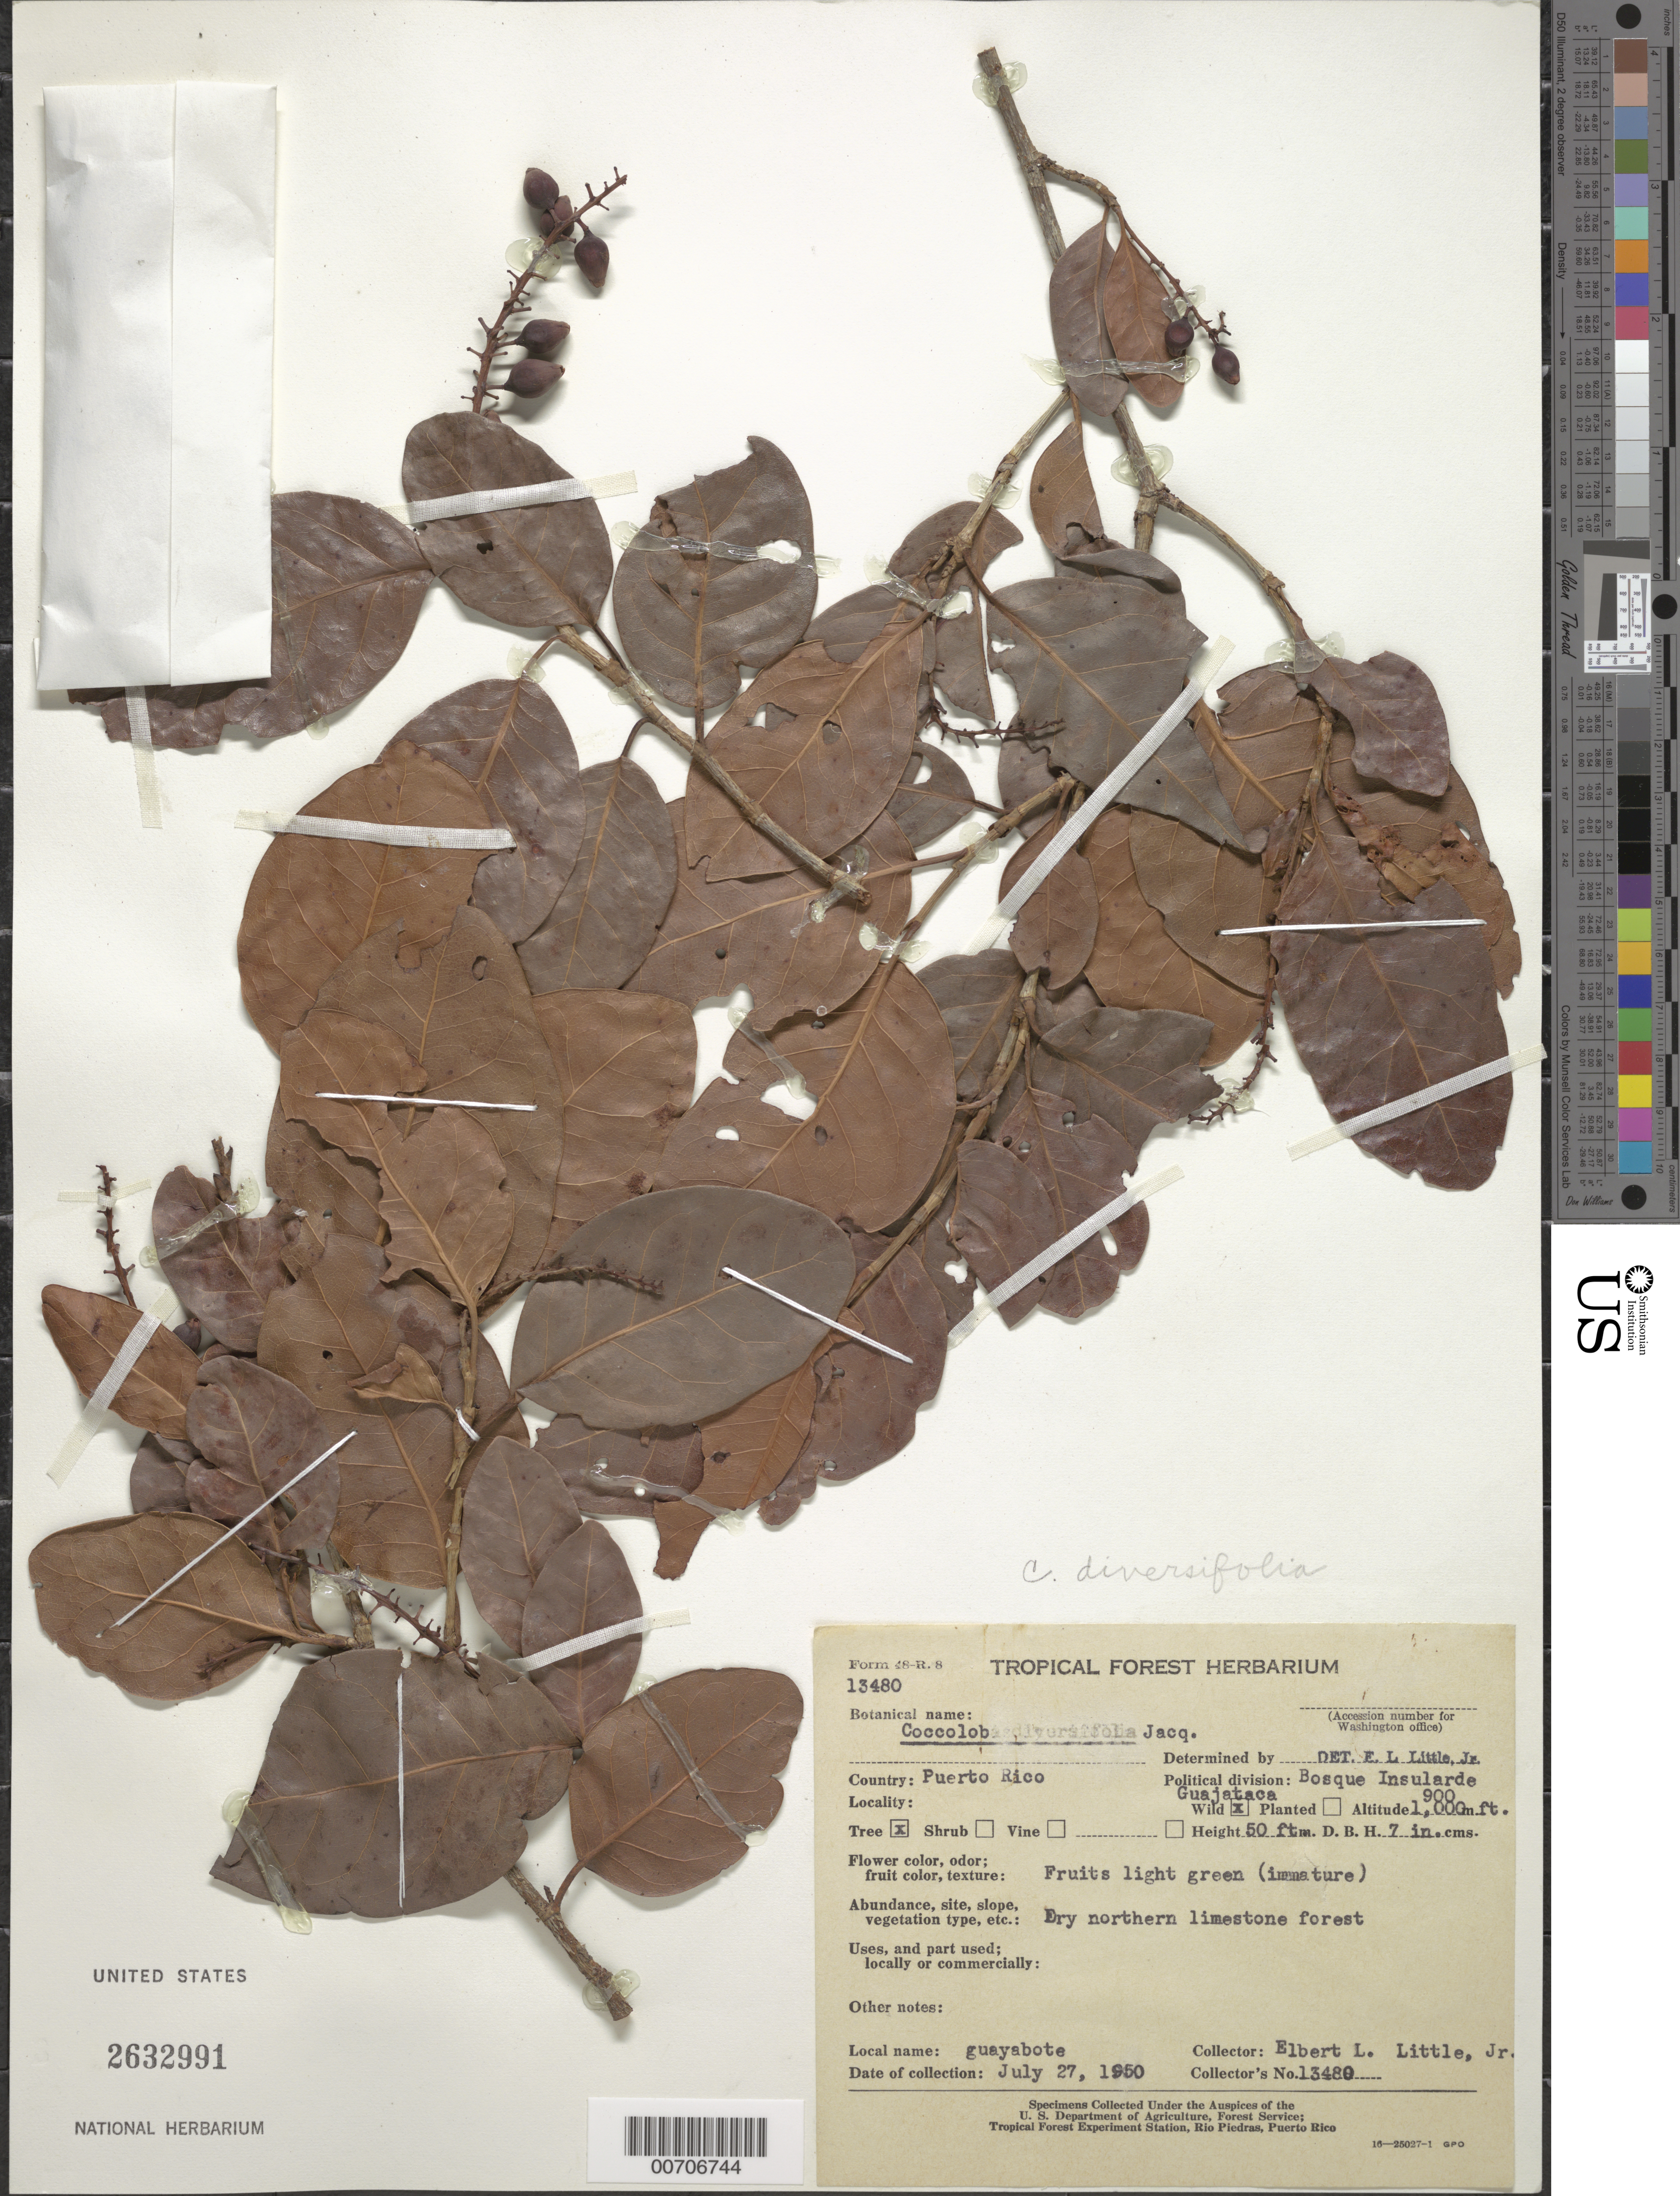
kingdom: Plantae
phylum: Tracheophyta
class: Magnoliopsida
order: Caryophyllales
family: Polygonaceae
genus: Coccoloba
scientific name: Coccoloba diversifolia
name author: Jacq.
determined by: Little, Elbert L., Jr., (FSSR), United States Department of Agriculture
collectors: E. L. Little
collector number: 13480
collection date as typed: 27 Jul 1950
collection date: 1950-07-27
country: Puerto Rico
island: Greater Antilles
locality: Bosque Insularde Guajataca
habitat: Dry northern limestone forest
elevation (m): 274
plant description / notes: Common name: guayabote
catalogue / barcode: US 2632991